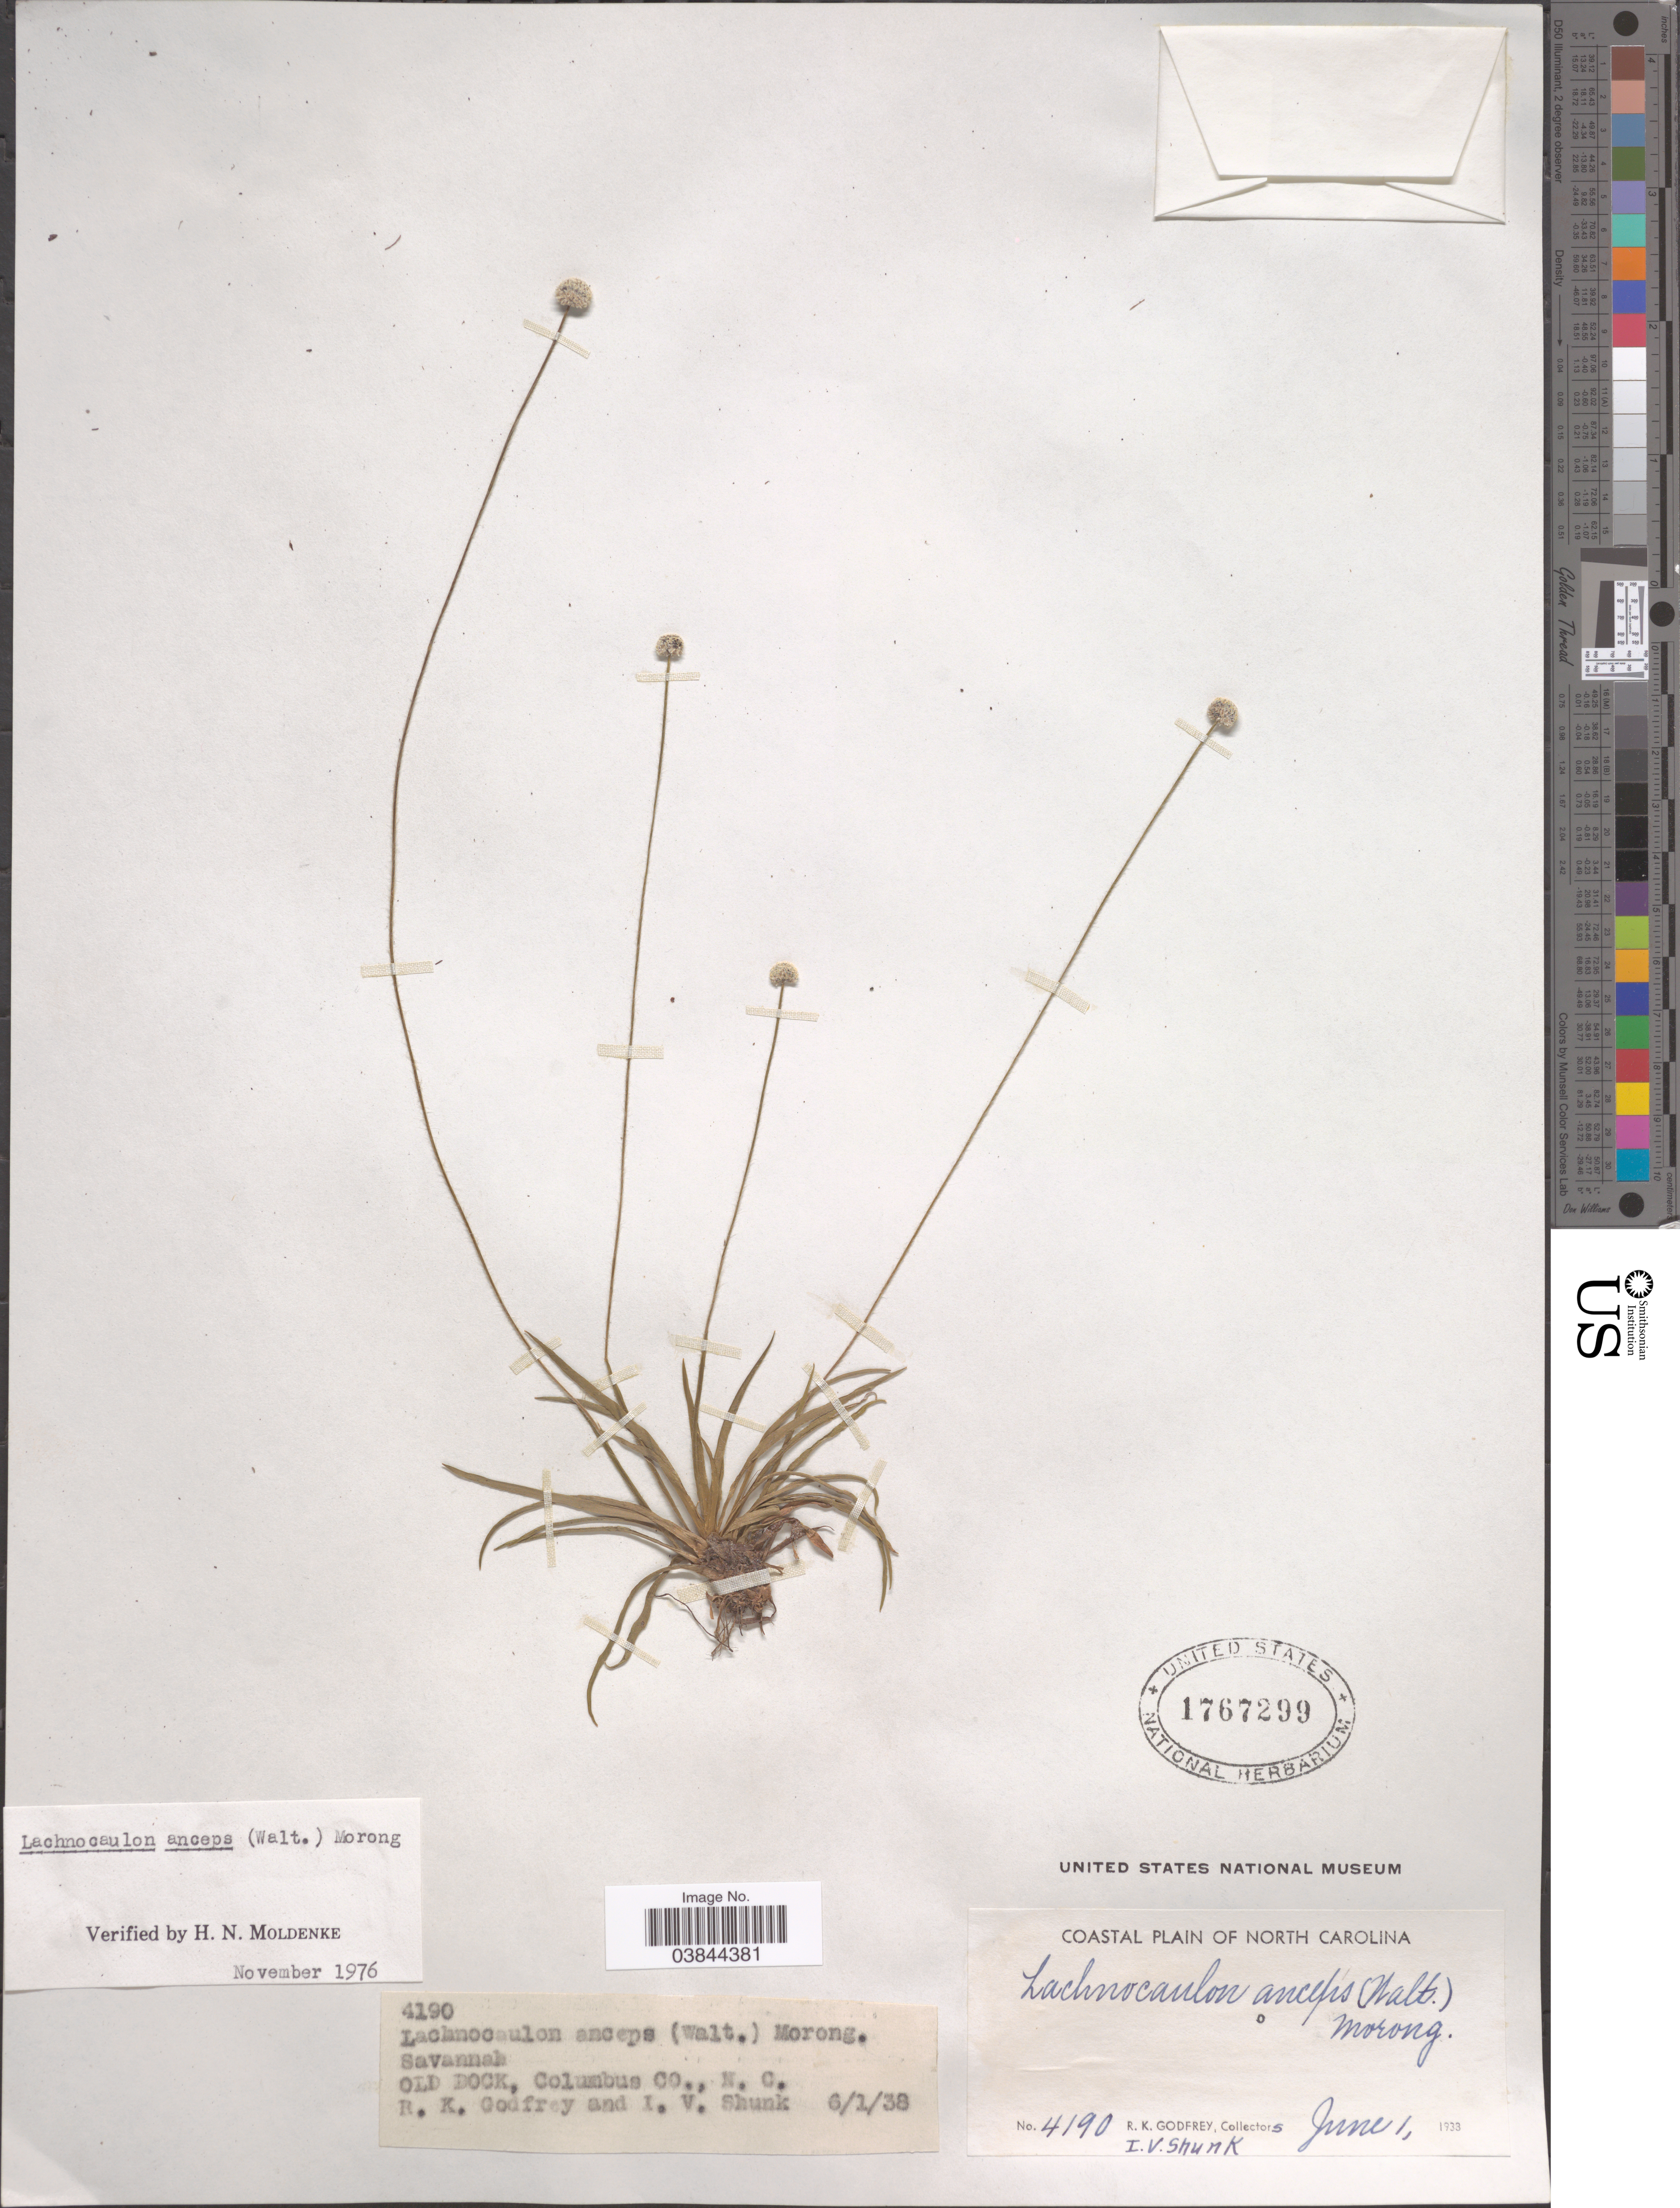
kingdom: Plantae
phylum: Tracheophyta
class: Liliopsida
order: Poales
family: Eriocaulaceae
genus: Lachnocaulon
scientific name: Lachnocaulon anceps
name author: (Walter) Morong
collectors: R. K. Godfrey & I. Shunk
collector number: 4190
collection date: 1938-06-01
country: United States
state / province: North Carolina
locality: Coastal Plain of North Carolina. Old Dock, Columbus Co.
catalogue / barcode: US 1767299